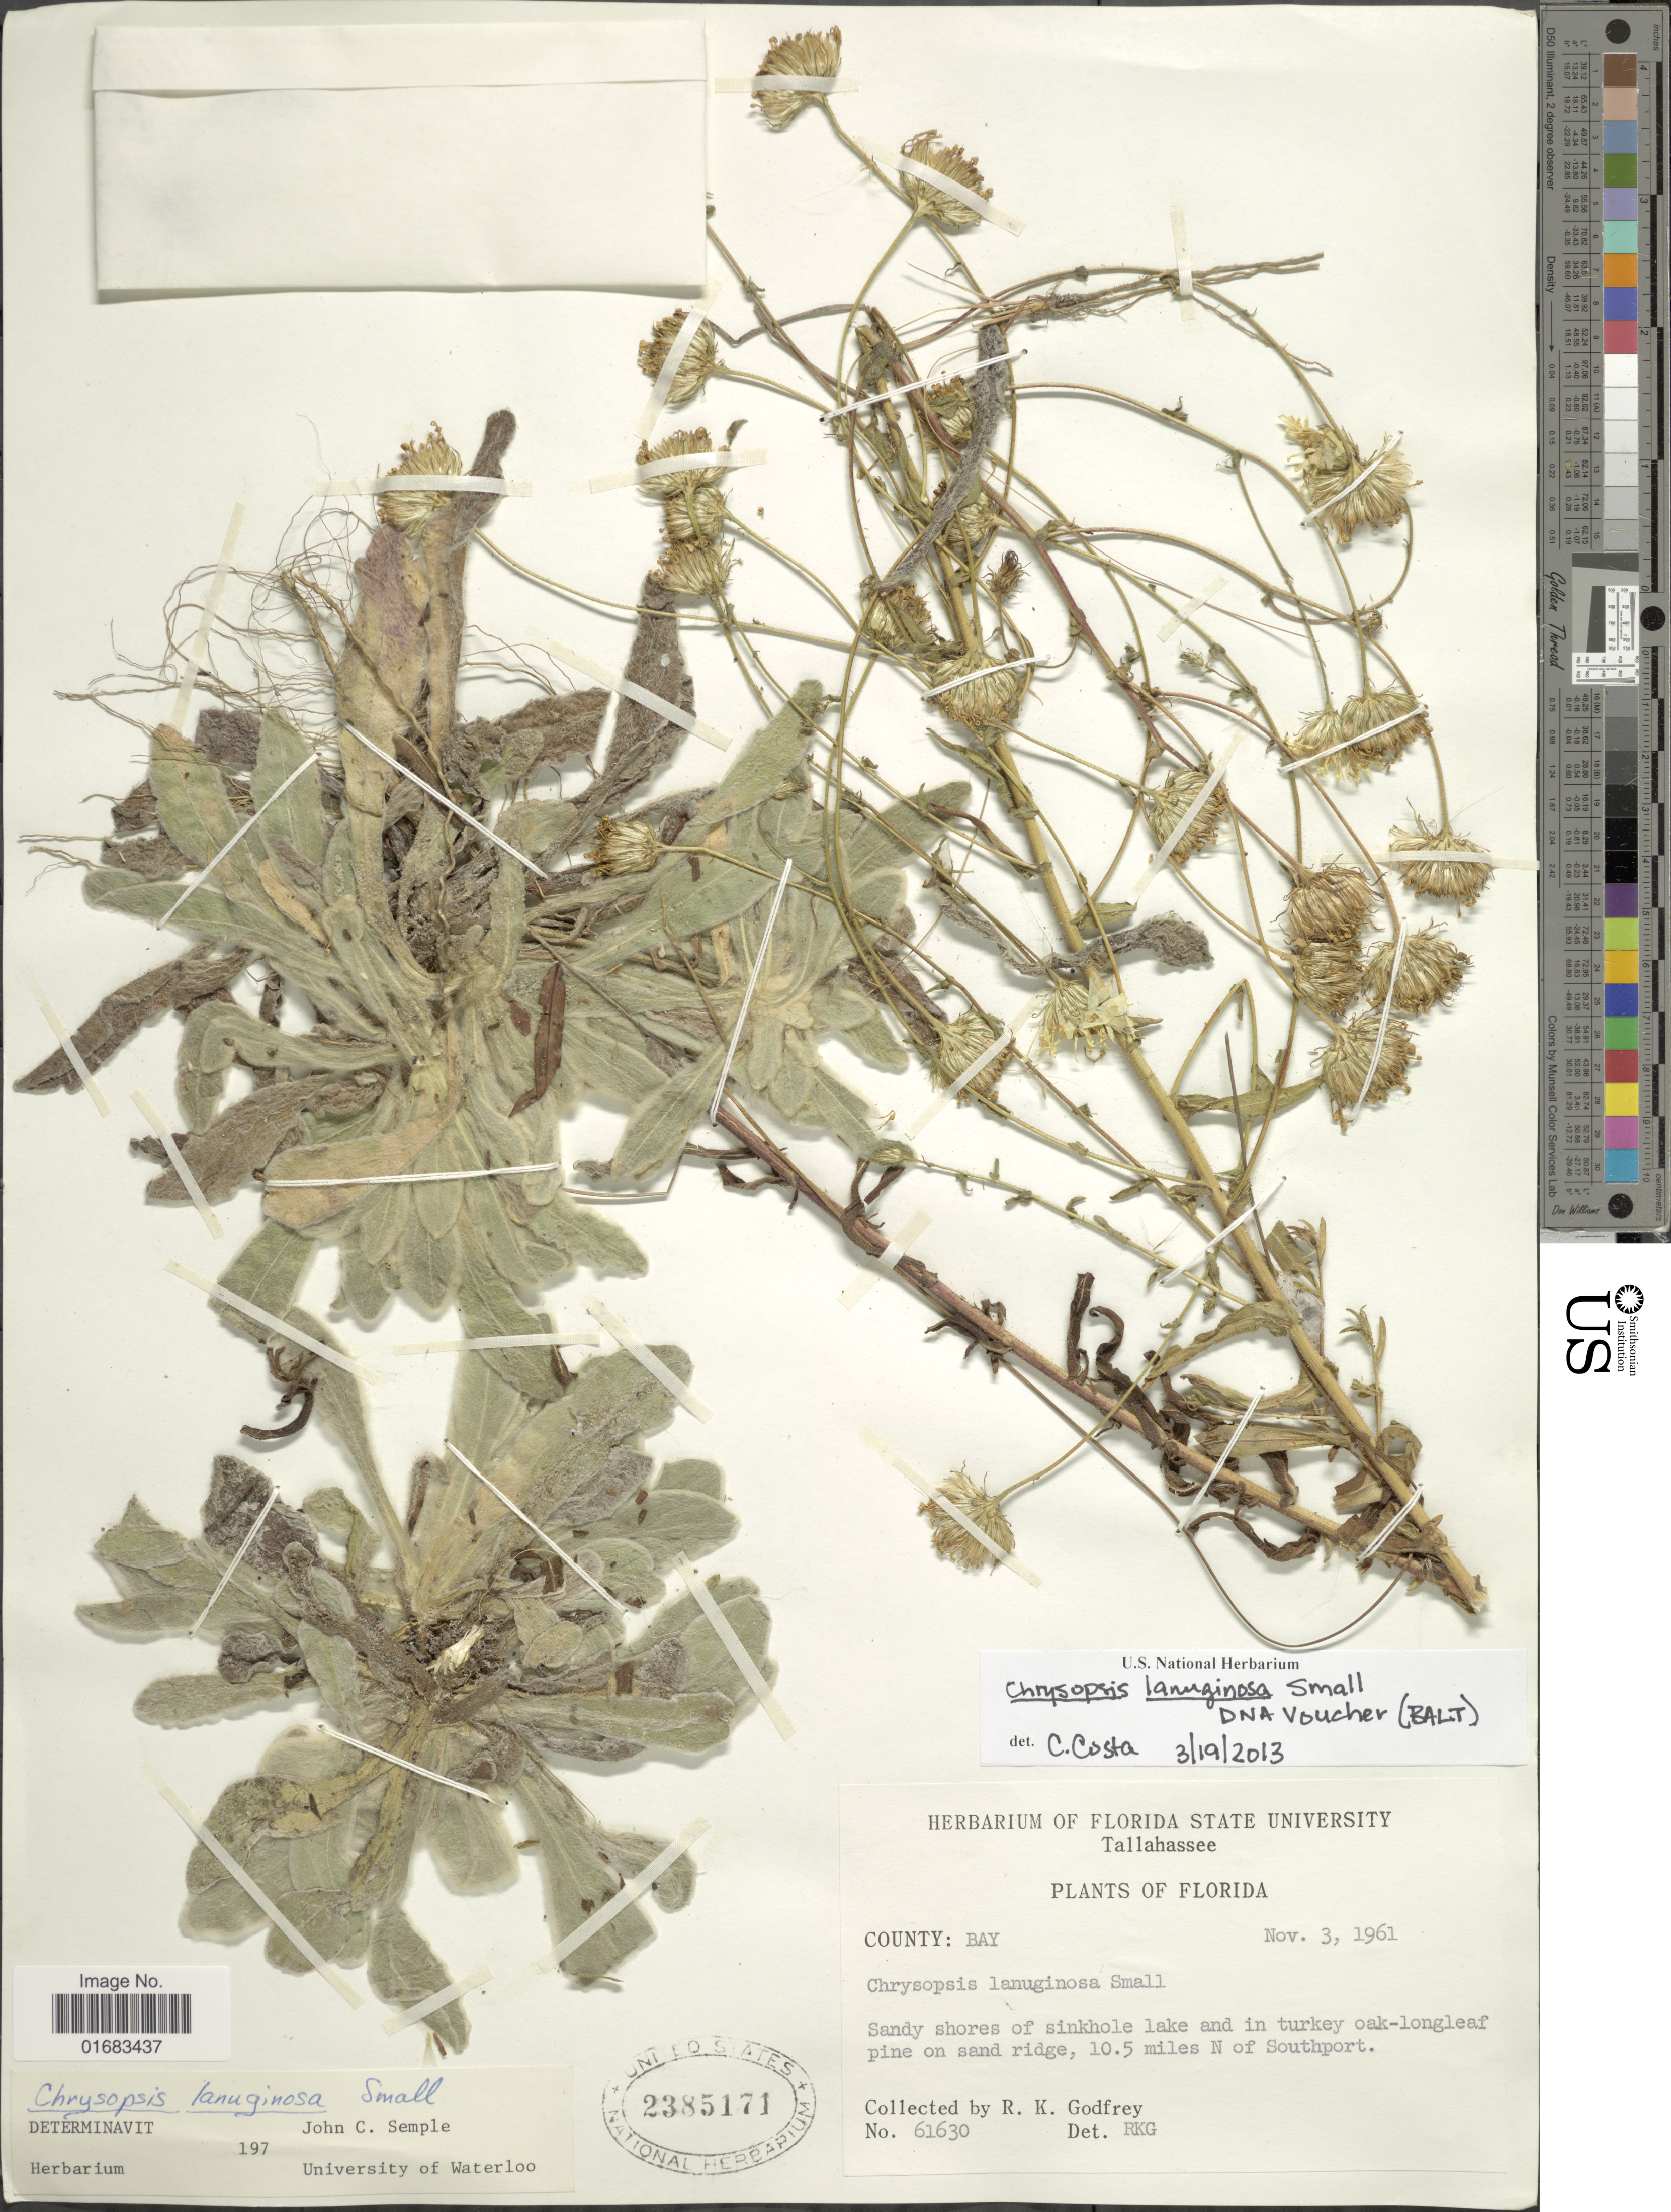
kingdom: Plantae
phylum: Tracheophyta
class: Magnoliopsida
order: Asterales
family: Asteraceae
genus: Chrysopsis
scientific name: Chrysopsis lanuginosa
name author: Small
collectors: R. K. Godfrey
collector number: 61630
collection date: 1961-11-03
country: United States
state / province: Florida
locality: Tallahassee, Florida, 10.5 miles N of Southport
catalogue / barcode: US 2385171